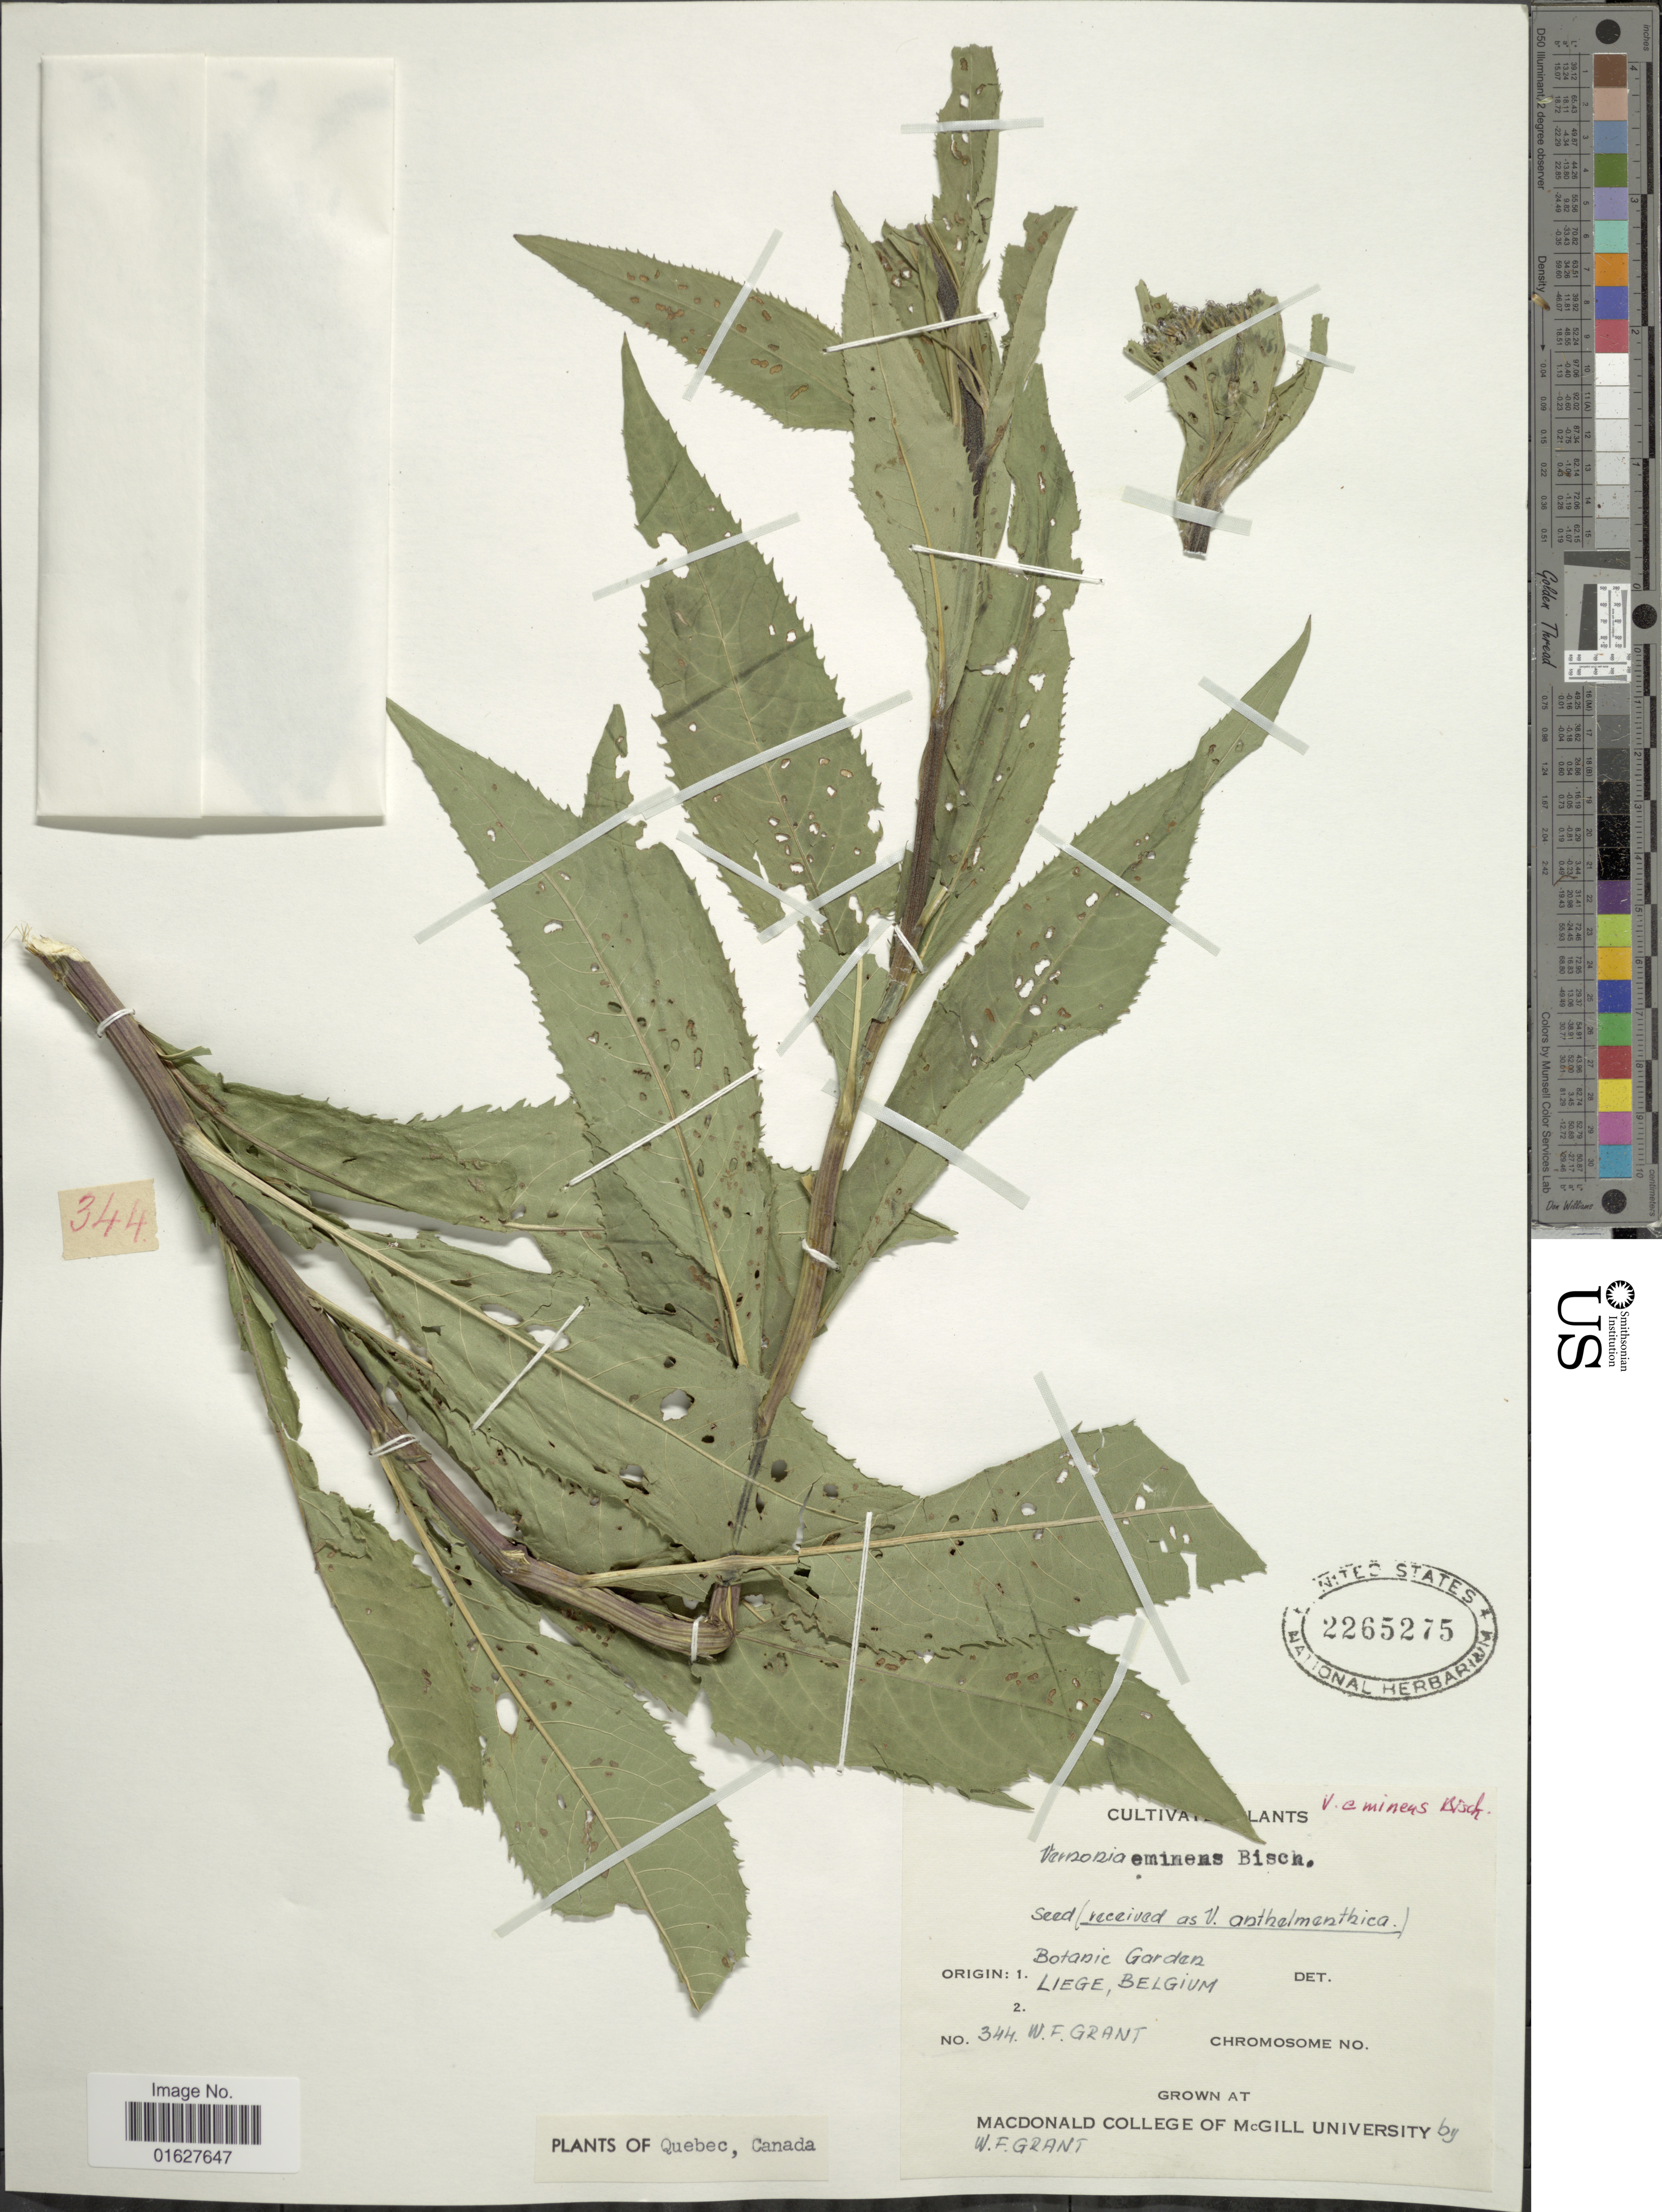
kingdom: Plantae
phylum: Tracheophyta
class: Magnoliopsida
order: Asterales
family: Asteraceae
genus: Vernonia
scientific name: Vernonia eminens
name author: Bischoff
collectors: W. Grant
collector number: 344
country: Canada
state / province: Quebec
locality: Quebec, Canada. Grown at MacDonald College of McGill University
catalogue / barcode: US 2265275